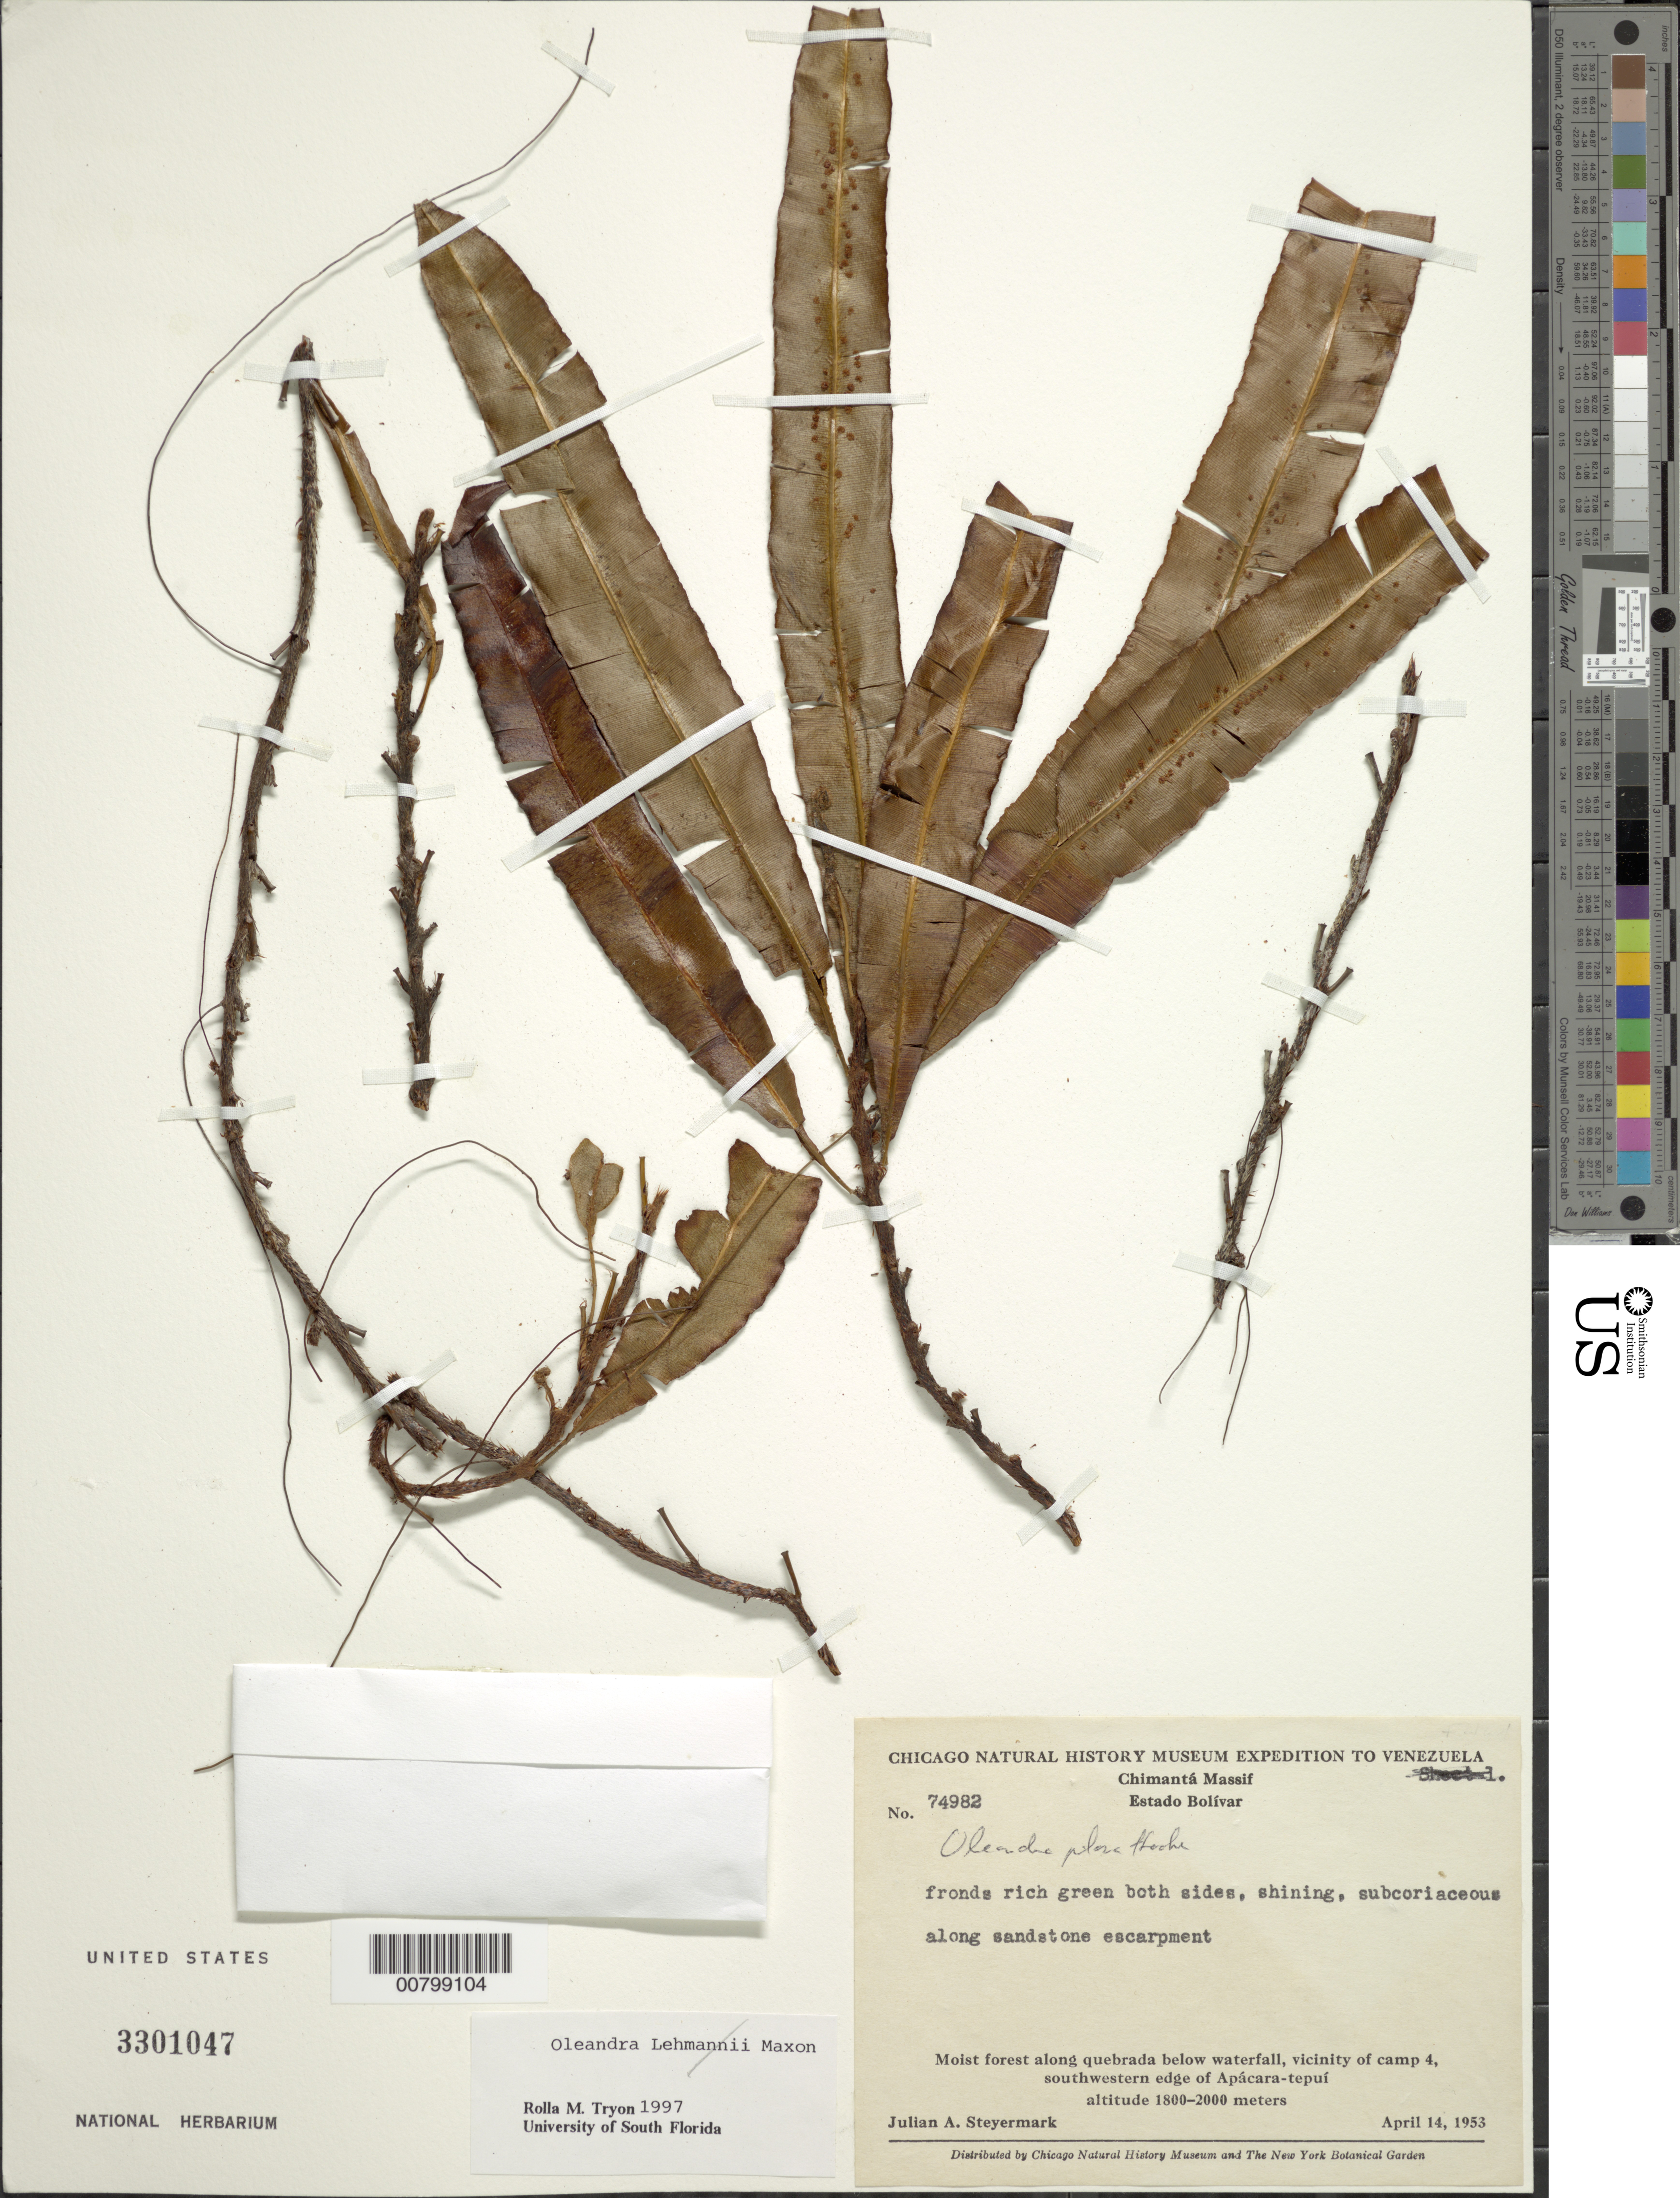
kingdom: Plantae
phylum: Tracheophyta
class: Polypodiopsida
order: Polypodiales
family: Oleandraceae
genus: Oleandra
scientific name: Oleandra pilosa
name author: Hook.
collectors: J. Steyermark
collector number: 74982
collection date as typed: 14-Apr-53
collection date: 1953-04-14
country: Venezuela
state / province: Bolívar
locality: Chimantá Massif, Apácara-tepuí, vic. Camp 4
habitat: Moist forest along quebrada below waterfall; along sandstone escarpment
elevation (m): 1800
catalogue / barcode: US 3301047